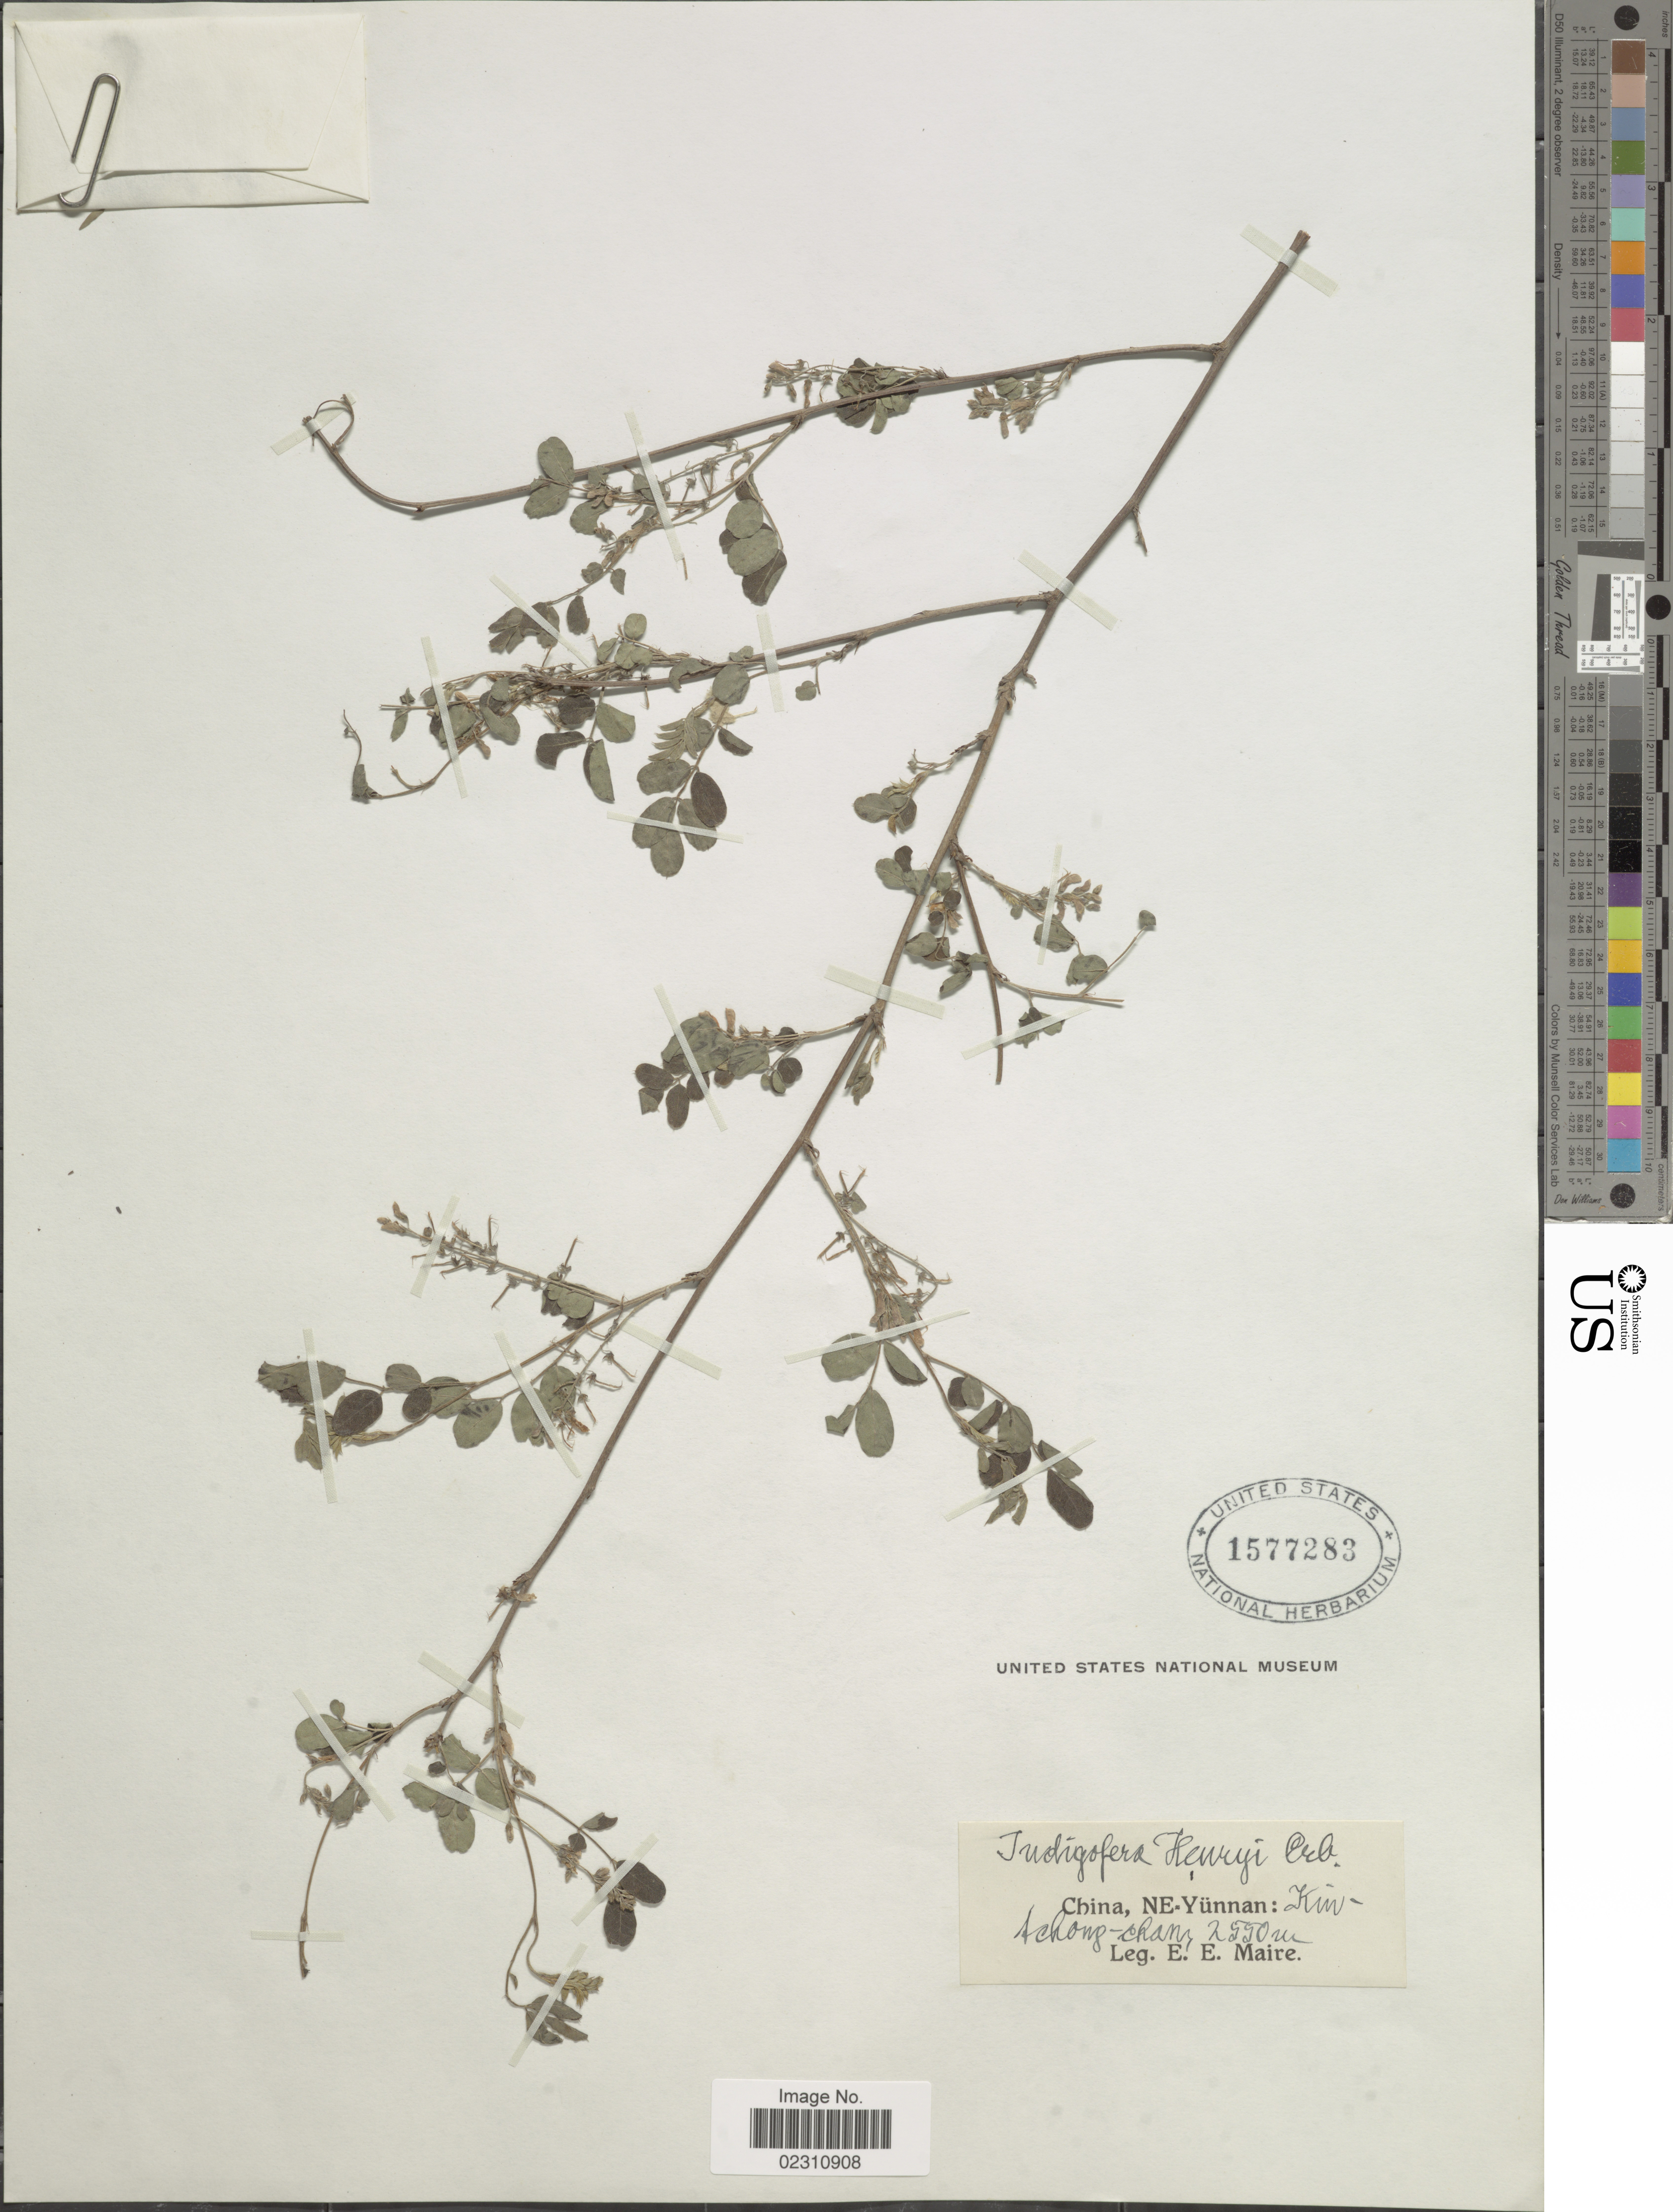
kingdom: Plantae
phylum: Tracheophyta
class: Magnoliopsida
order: Fabales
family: Fabaceae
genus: Indigofera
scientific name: Indigofera henryi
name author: Craib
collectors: E. E. Maire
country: China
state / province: Yunnan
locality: NE-Yunnan, Kim-tchong-shan [interpreted].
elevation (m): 2550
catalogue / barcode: US 15777283